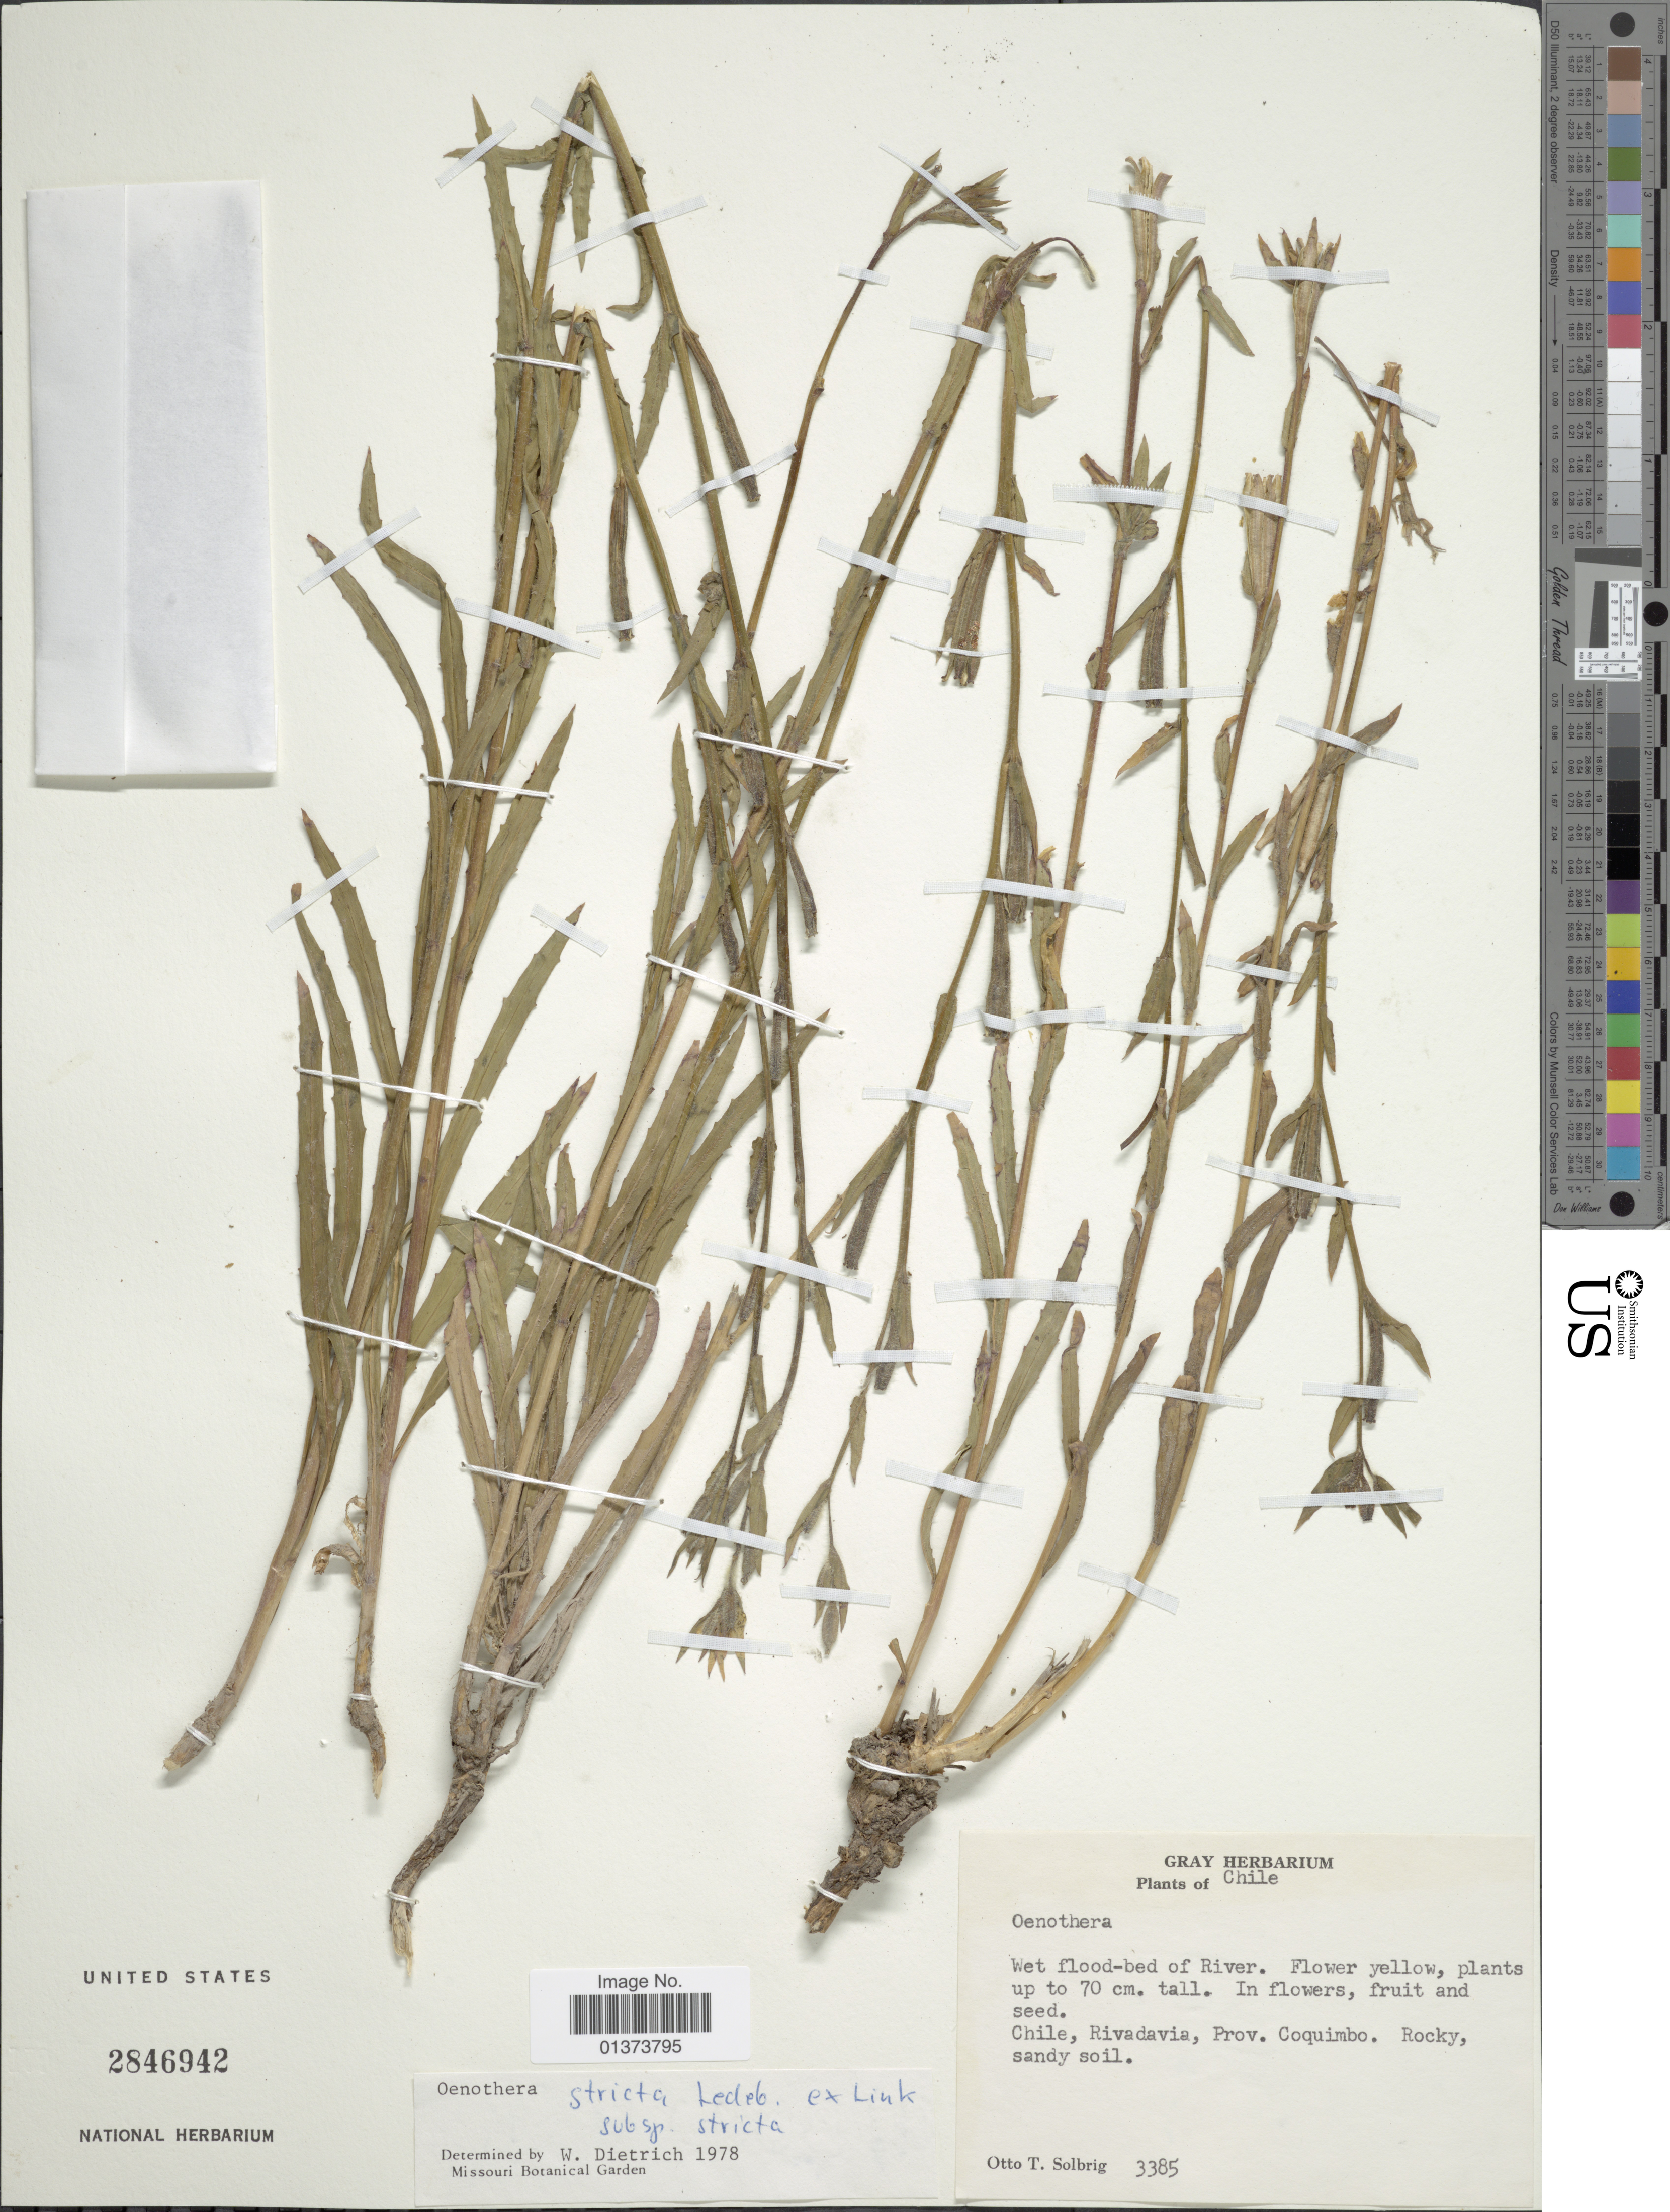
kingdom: Plantae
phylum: Tracheophyta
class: Magnoliopsida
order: Myrtales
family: Onagraceae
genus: Oenothera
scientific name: Oenothera stricta subsp. stricta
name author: Ledeb. ex Link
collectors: O. T. Solbrig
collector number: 3385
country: Chile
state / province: Coquimbo (IV)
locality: Rivadavia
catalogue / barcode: US 2846942